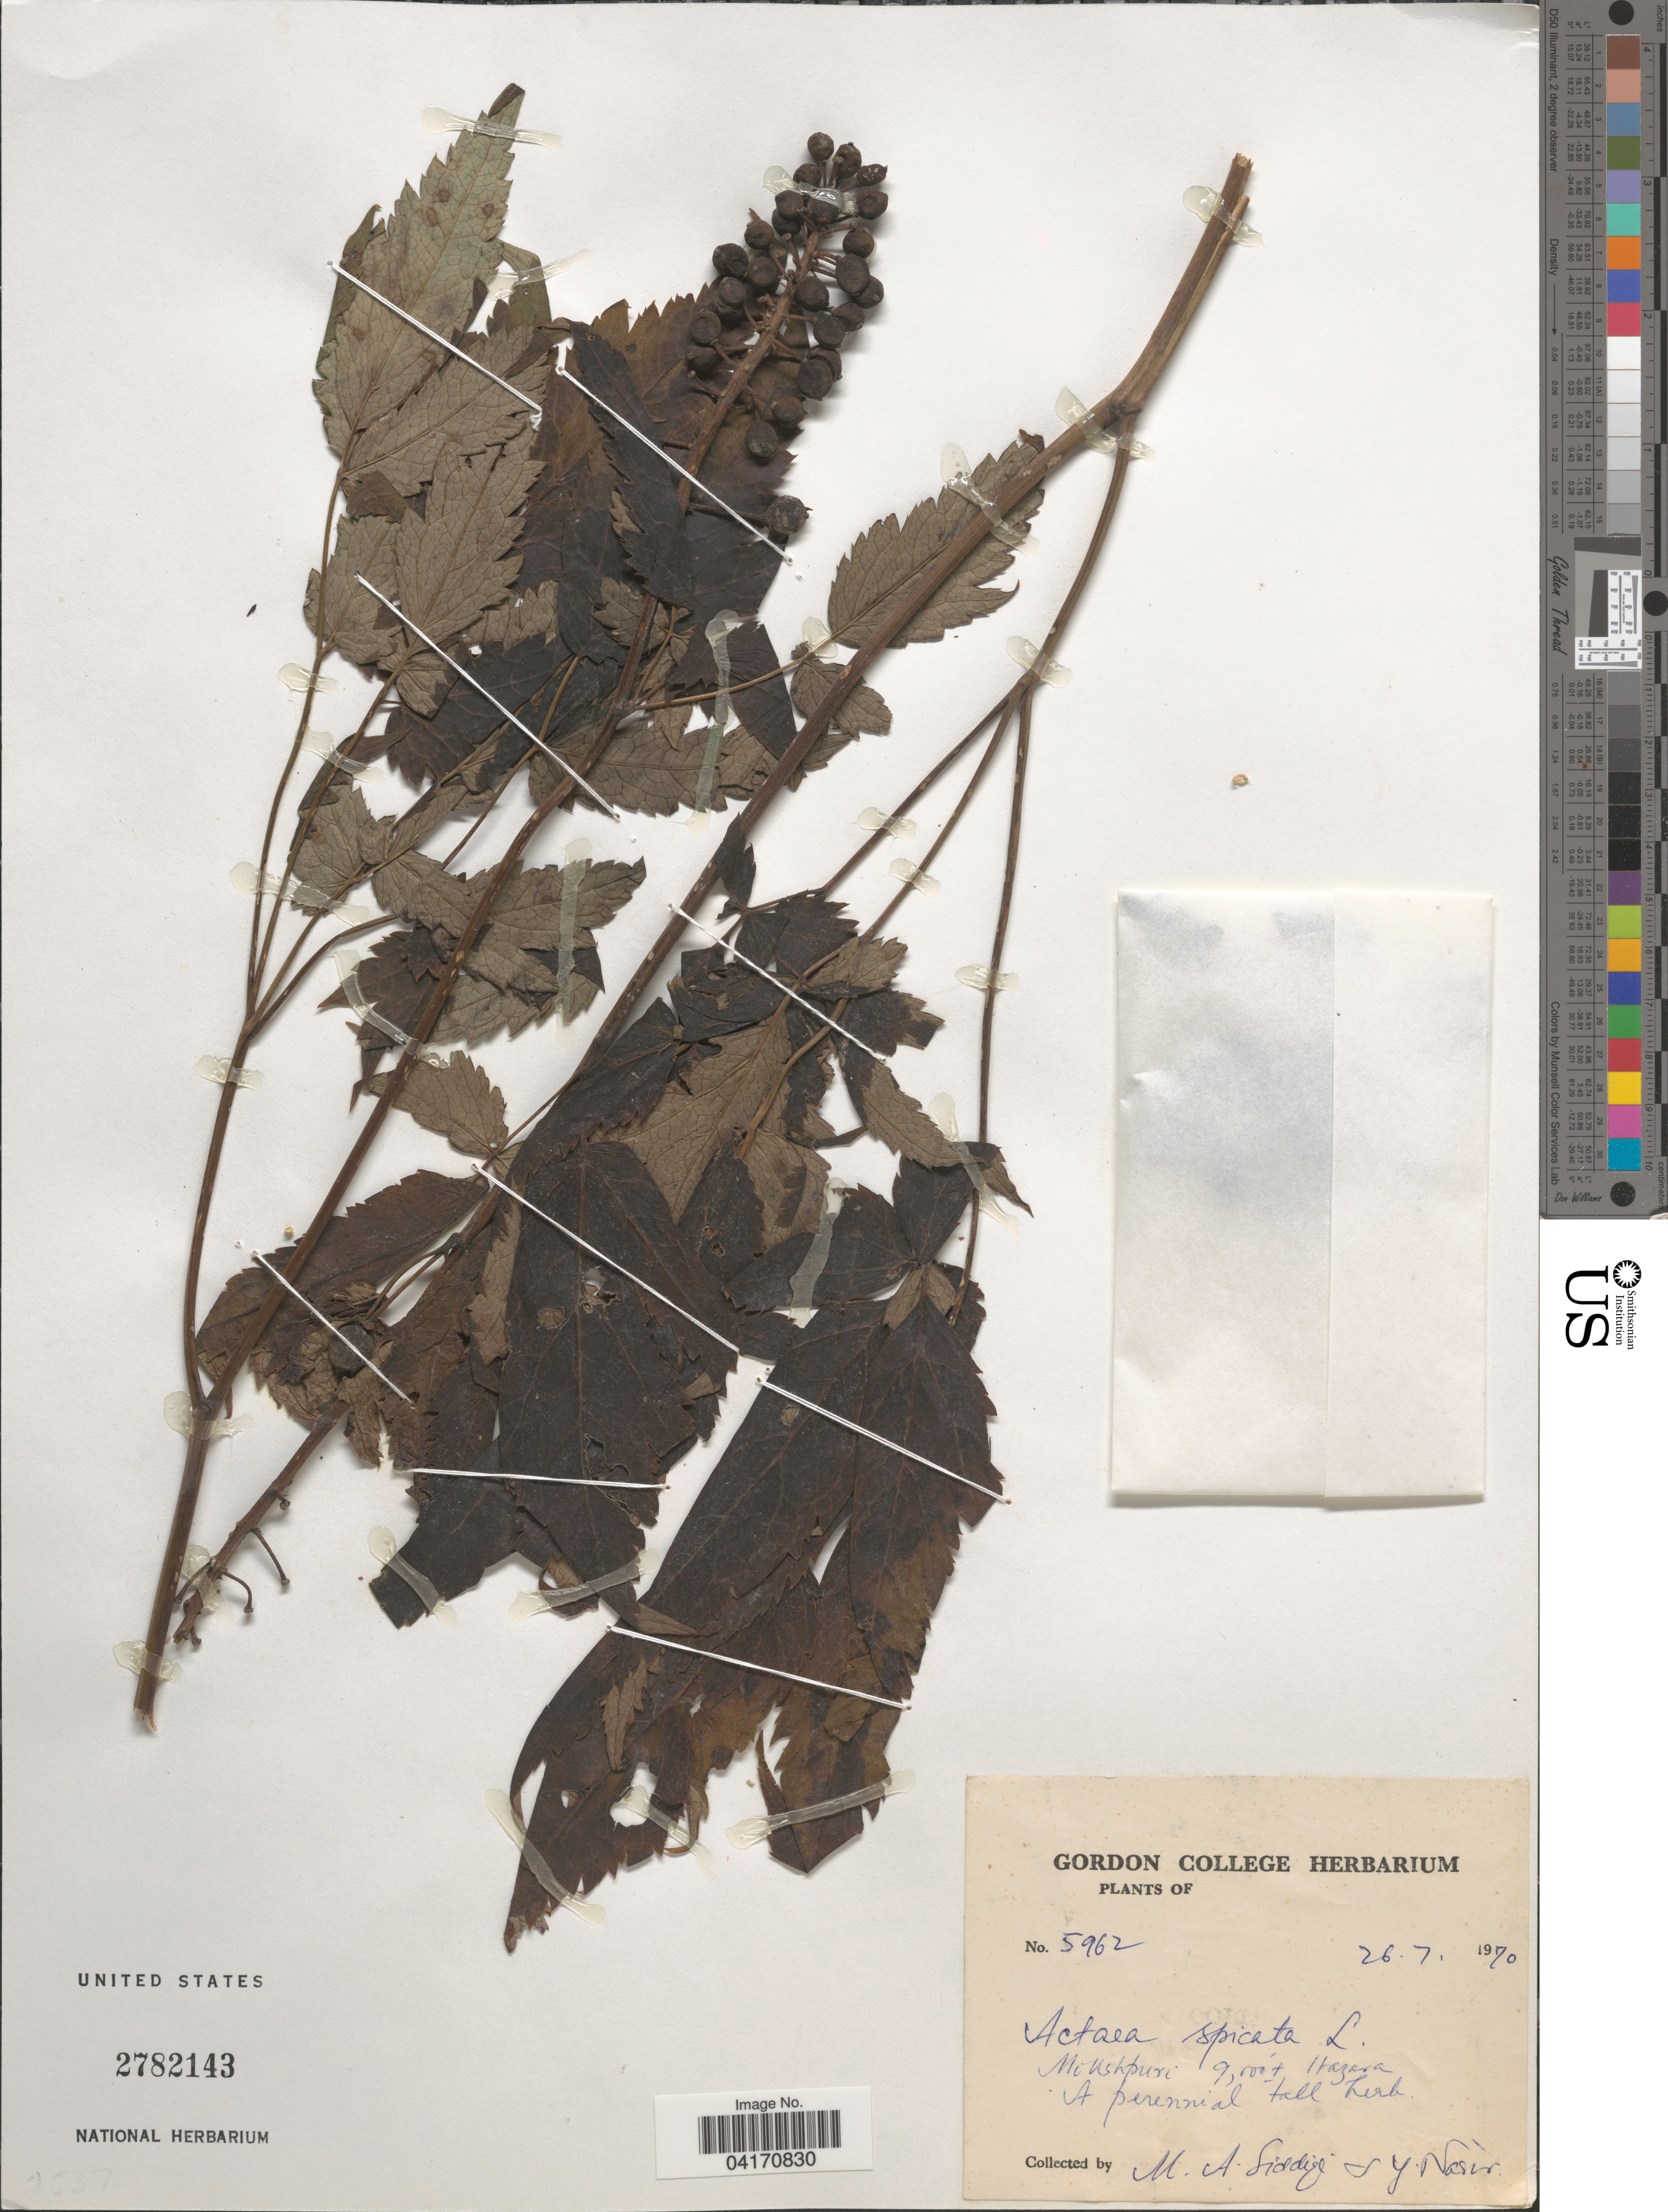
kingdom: Plantae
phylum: Tracheophyta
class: Magnoliopsida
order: Ranunculales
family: Ranunculaceae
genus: Actaea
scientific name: Actaea spicata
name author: L.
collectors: M. Siddiqi & Y. Nasir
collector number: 5962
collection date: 1970-07-26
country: Pakistan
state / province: Khyber Pakhtunkhwa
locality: Mikshpuri. Hazara.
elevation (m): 2743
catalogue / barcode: US 2782143